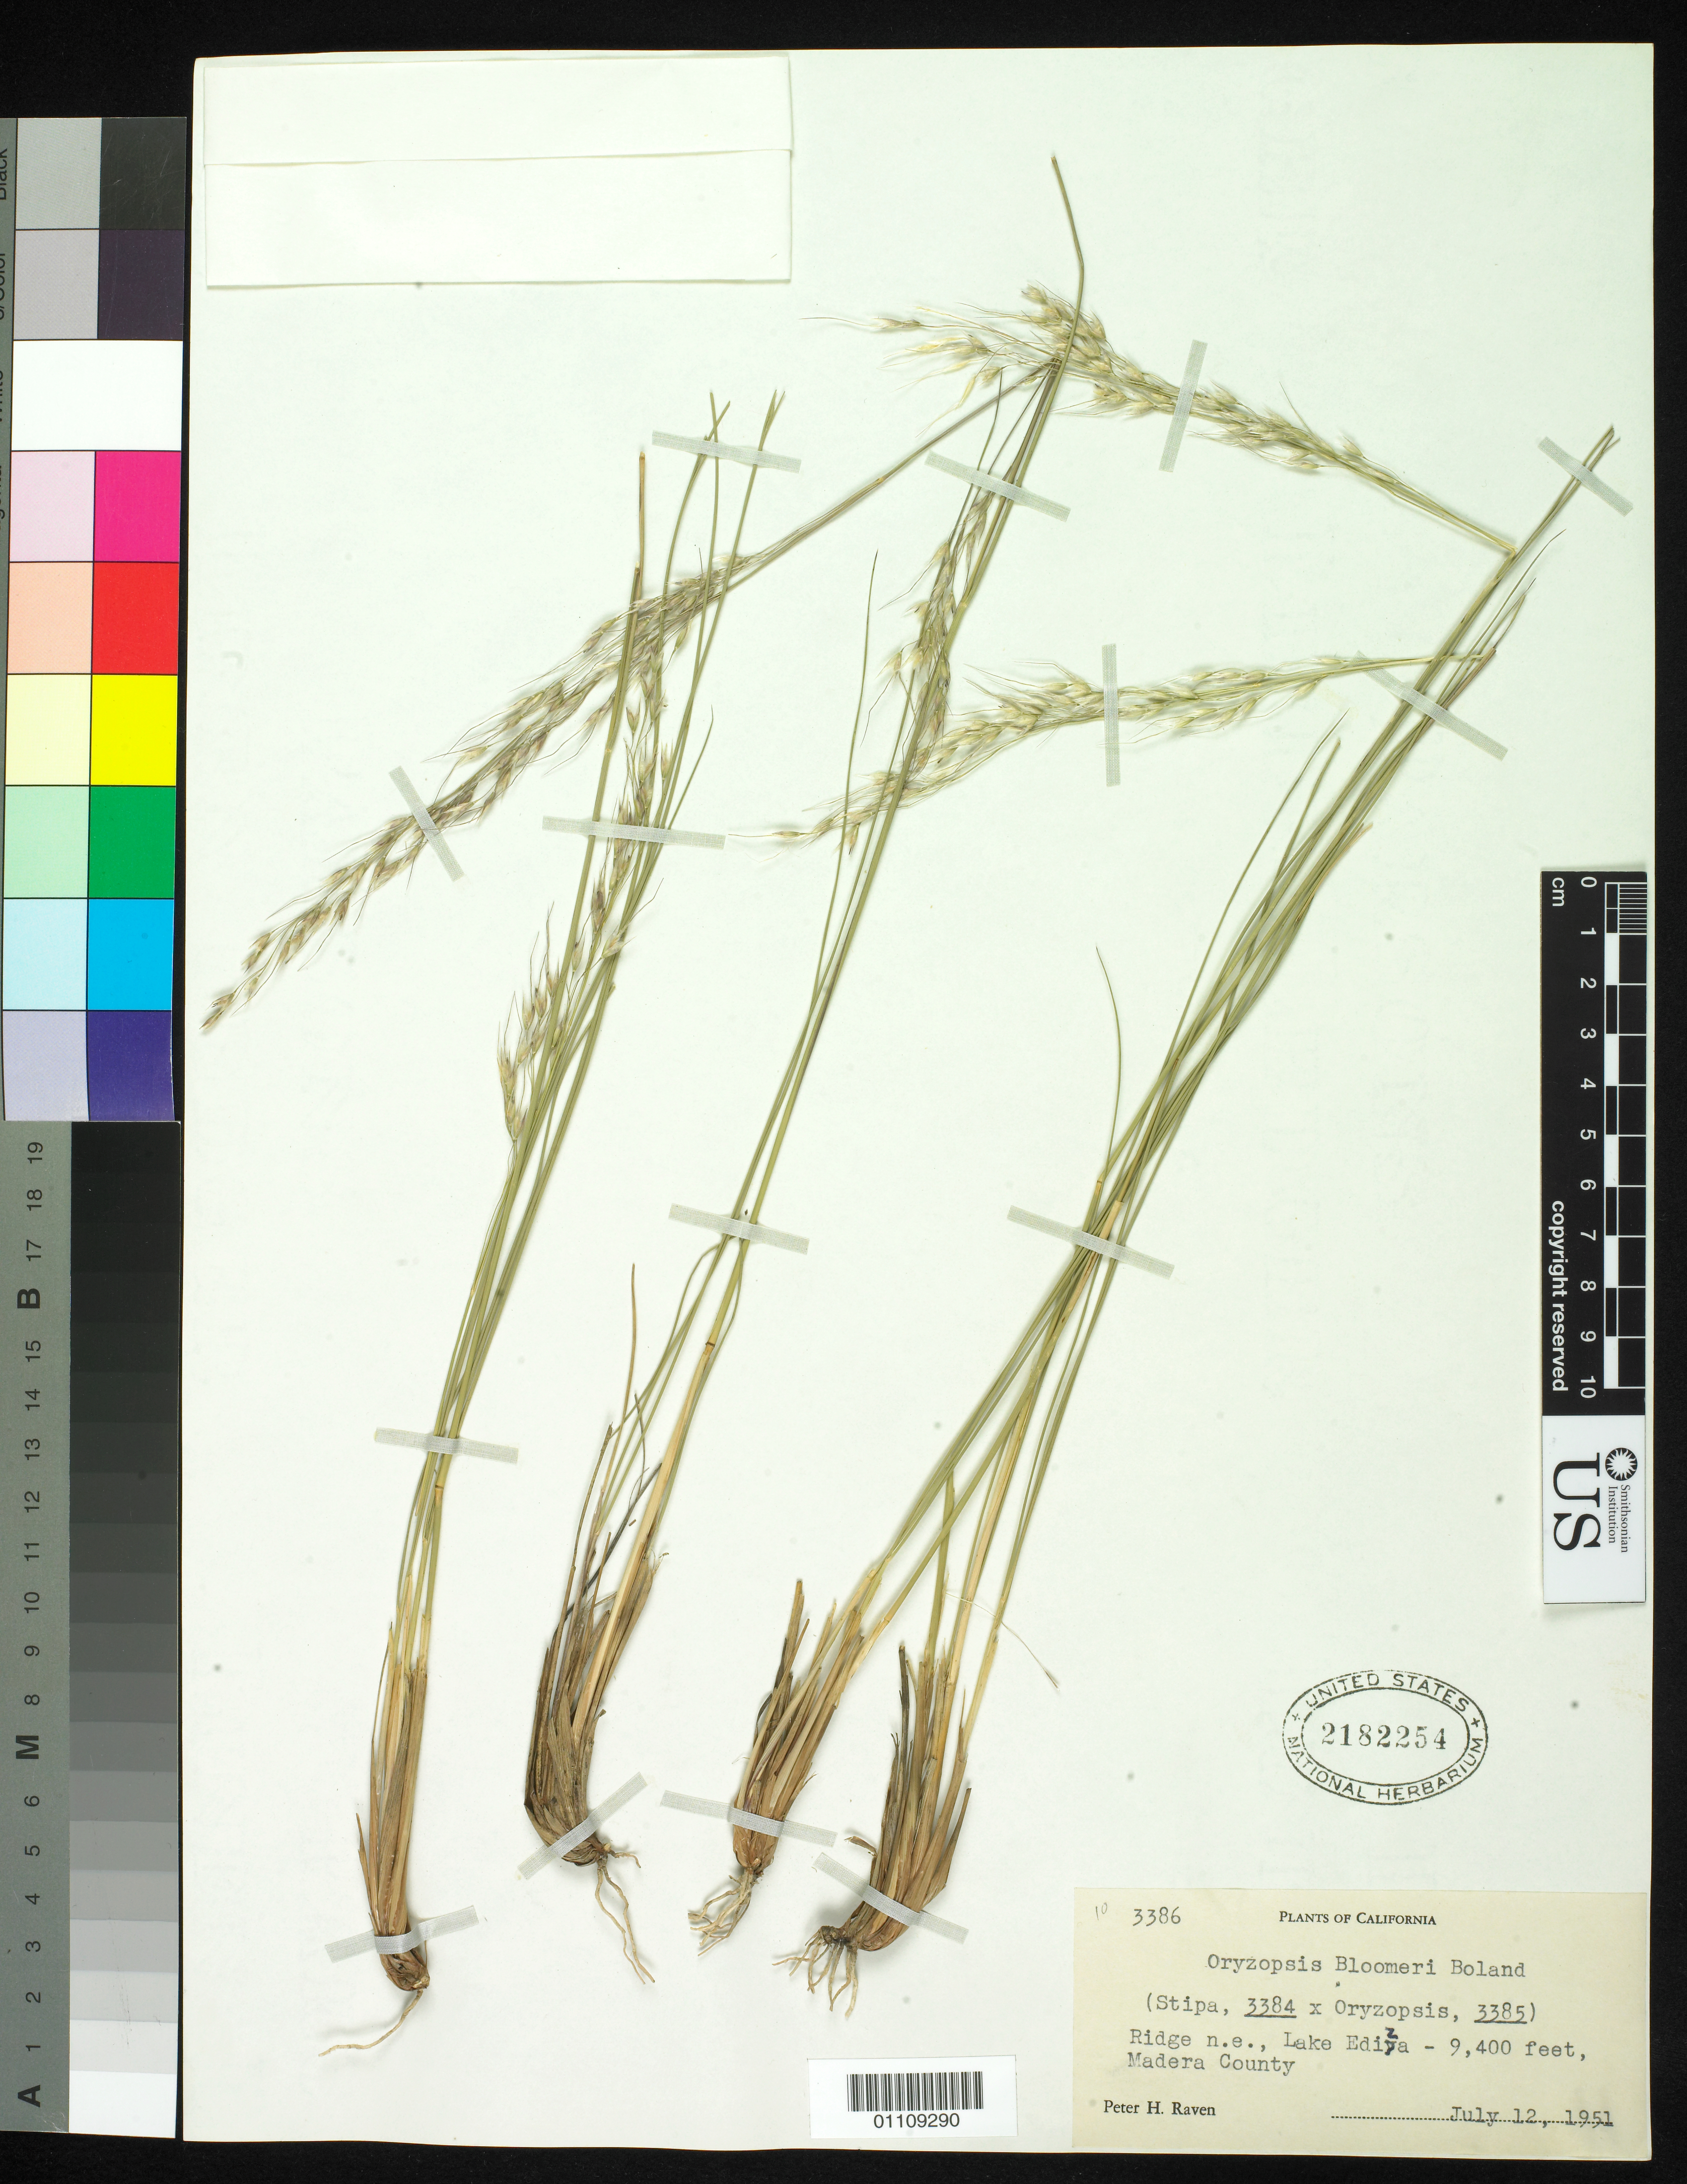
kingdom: Plantae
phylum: Tracheophyta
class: Liliopsida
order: Poales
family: Poaceae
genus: Eriocoma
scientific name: Eriocoma bloomeri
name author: Romasch.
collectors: P. Raven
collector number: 3386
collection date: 1951-07-12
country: United States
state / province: California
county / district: Madera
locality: Ridge N.E., Lake Ediza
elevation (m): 2865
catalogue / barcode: US 2182254